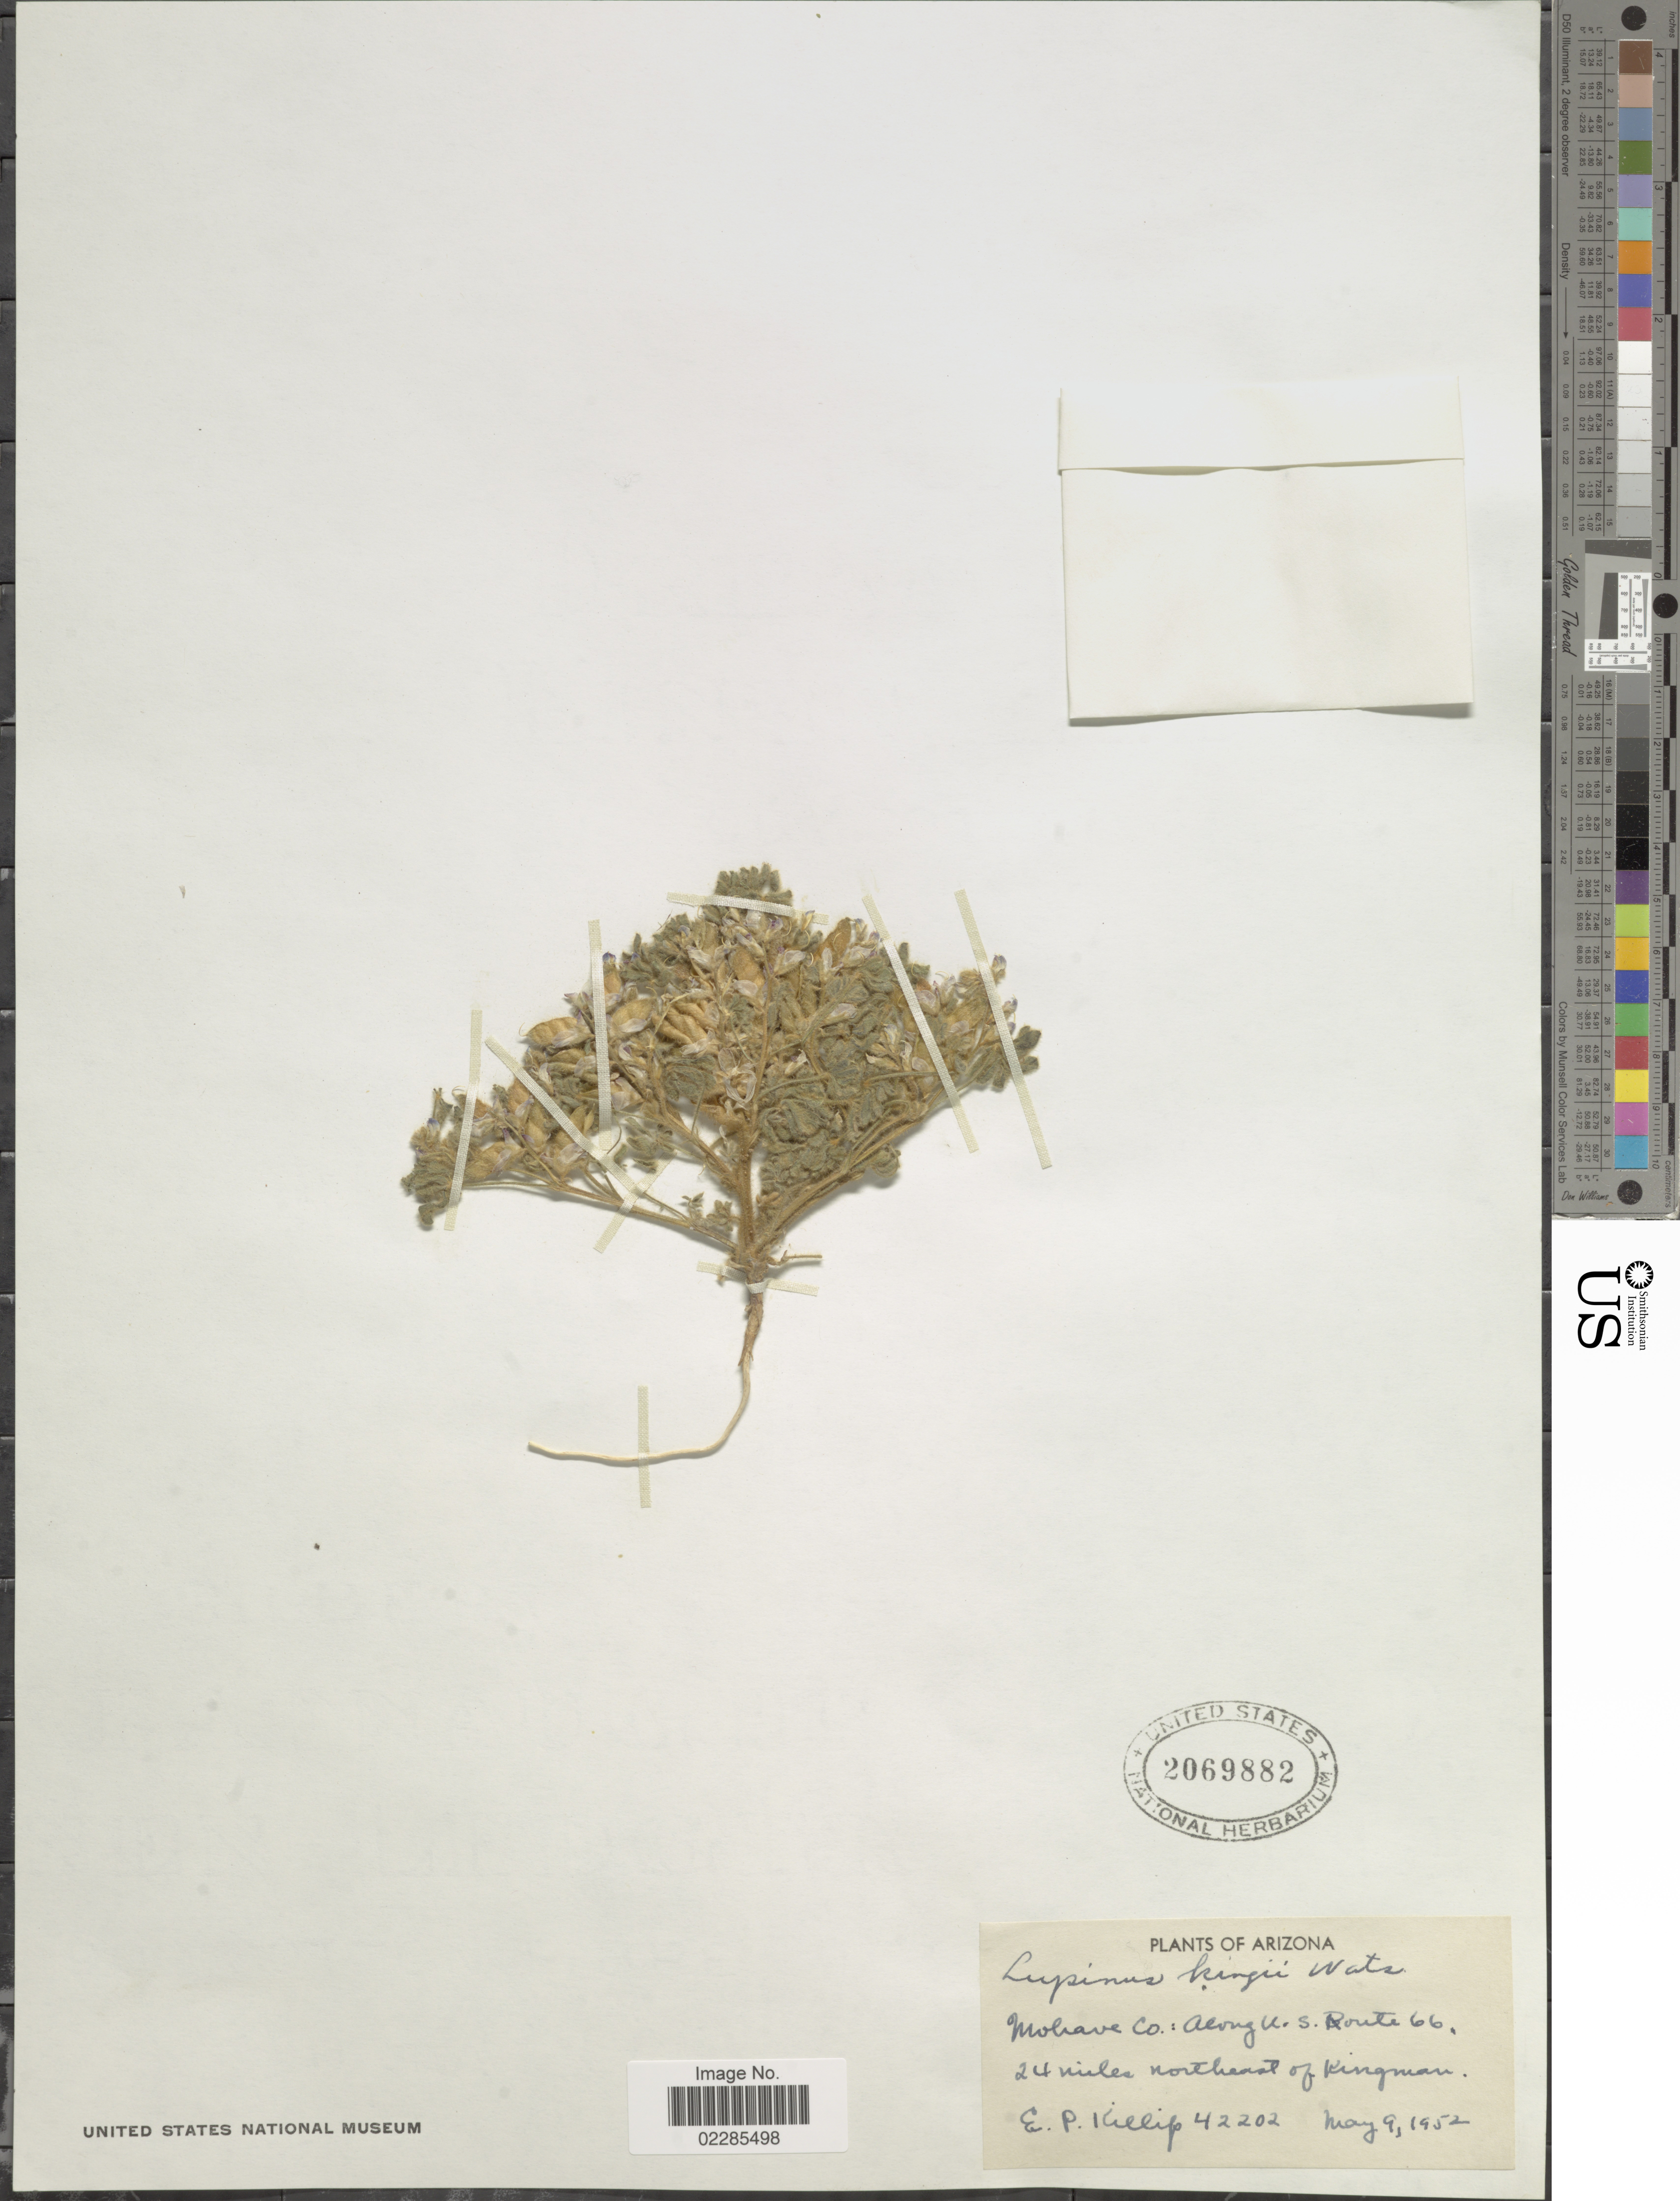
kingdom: Plantae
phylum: Tracheophyta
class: Magnoliopsida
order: Fabales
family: Fabaceae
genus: Lupinus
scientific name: Lupinus kingii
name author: S. Watson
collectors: E. P. Killip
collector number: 42202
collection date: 1952-05-09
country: United States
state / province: Arizona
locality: Mohave Co: Along U.S. Route 66, 24 miles northeast Kingman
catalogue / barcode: US 2069882